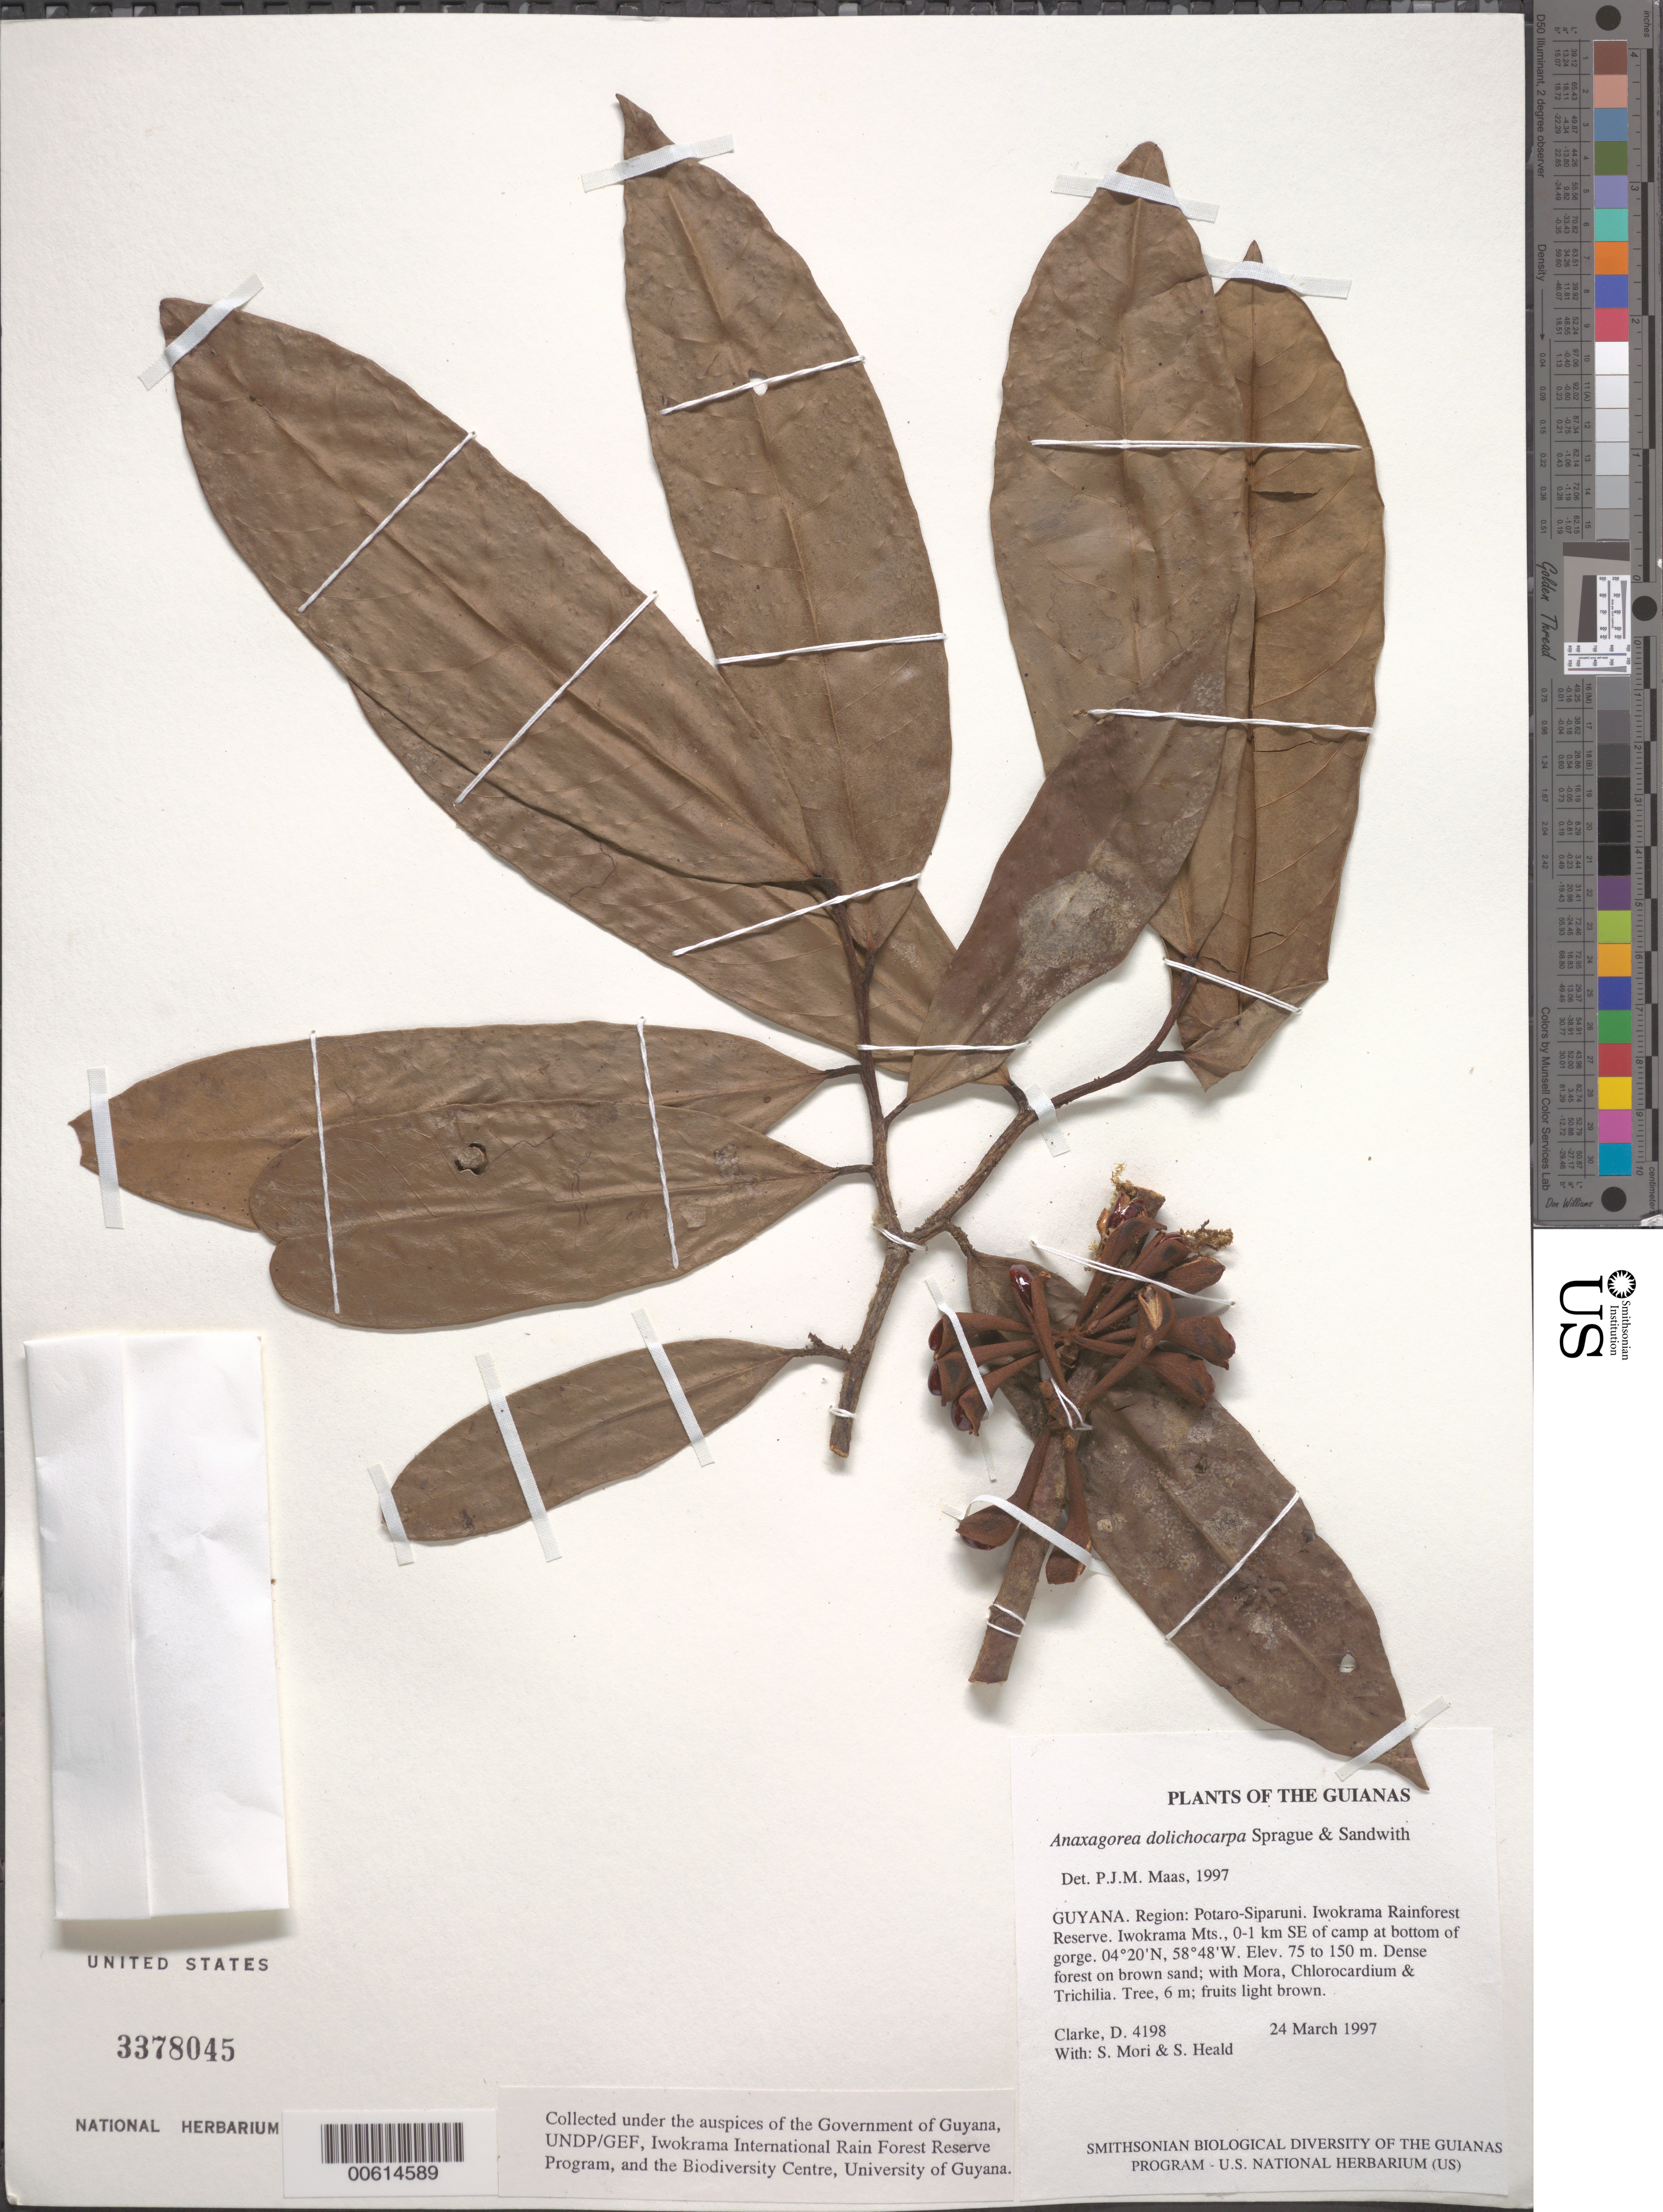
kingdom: Plantae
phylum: Tracheophyta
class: Magnoliopsida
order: Magnoliales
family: Annonaceae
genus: Anaxagorea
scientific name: Anaxagorea dolichocarpa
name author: Sprague & Sandwith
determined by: Maas, Paul J. M.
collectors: H. D. Clarke, S. Mori & S. Heald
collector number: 4198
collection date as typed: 24 March 1997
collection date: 1997-03-24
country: Guyana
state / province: Potaro-Siparuni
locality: Iwokrama Rainforest Reserve. Iwokrama Mts., 0-1 km SE of camp at bottom of gorge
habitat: Dense forest on brown sand; with Mora, Chlorocardium & Trichilia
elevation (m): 75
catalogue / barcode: US 3378045